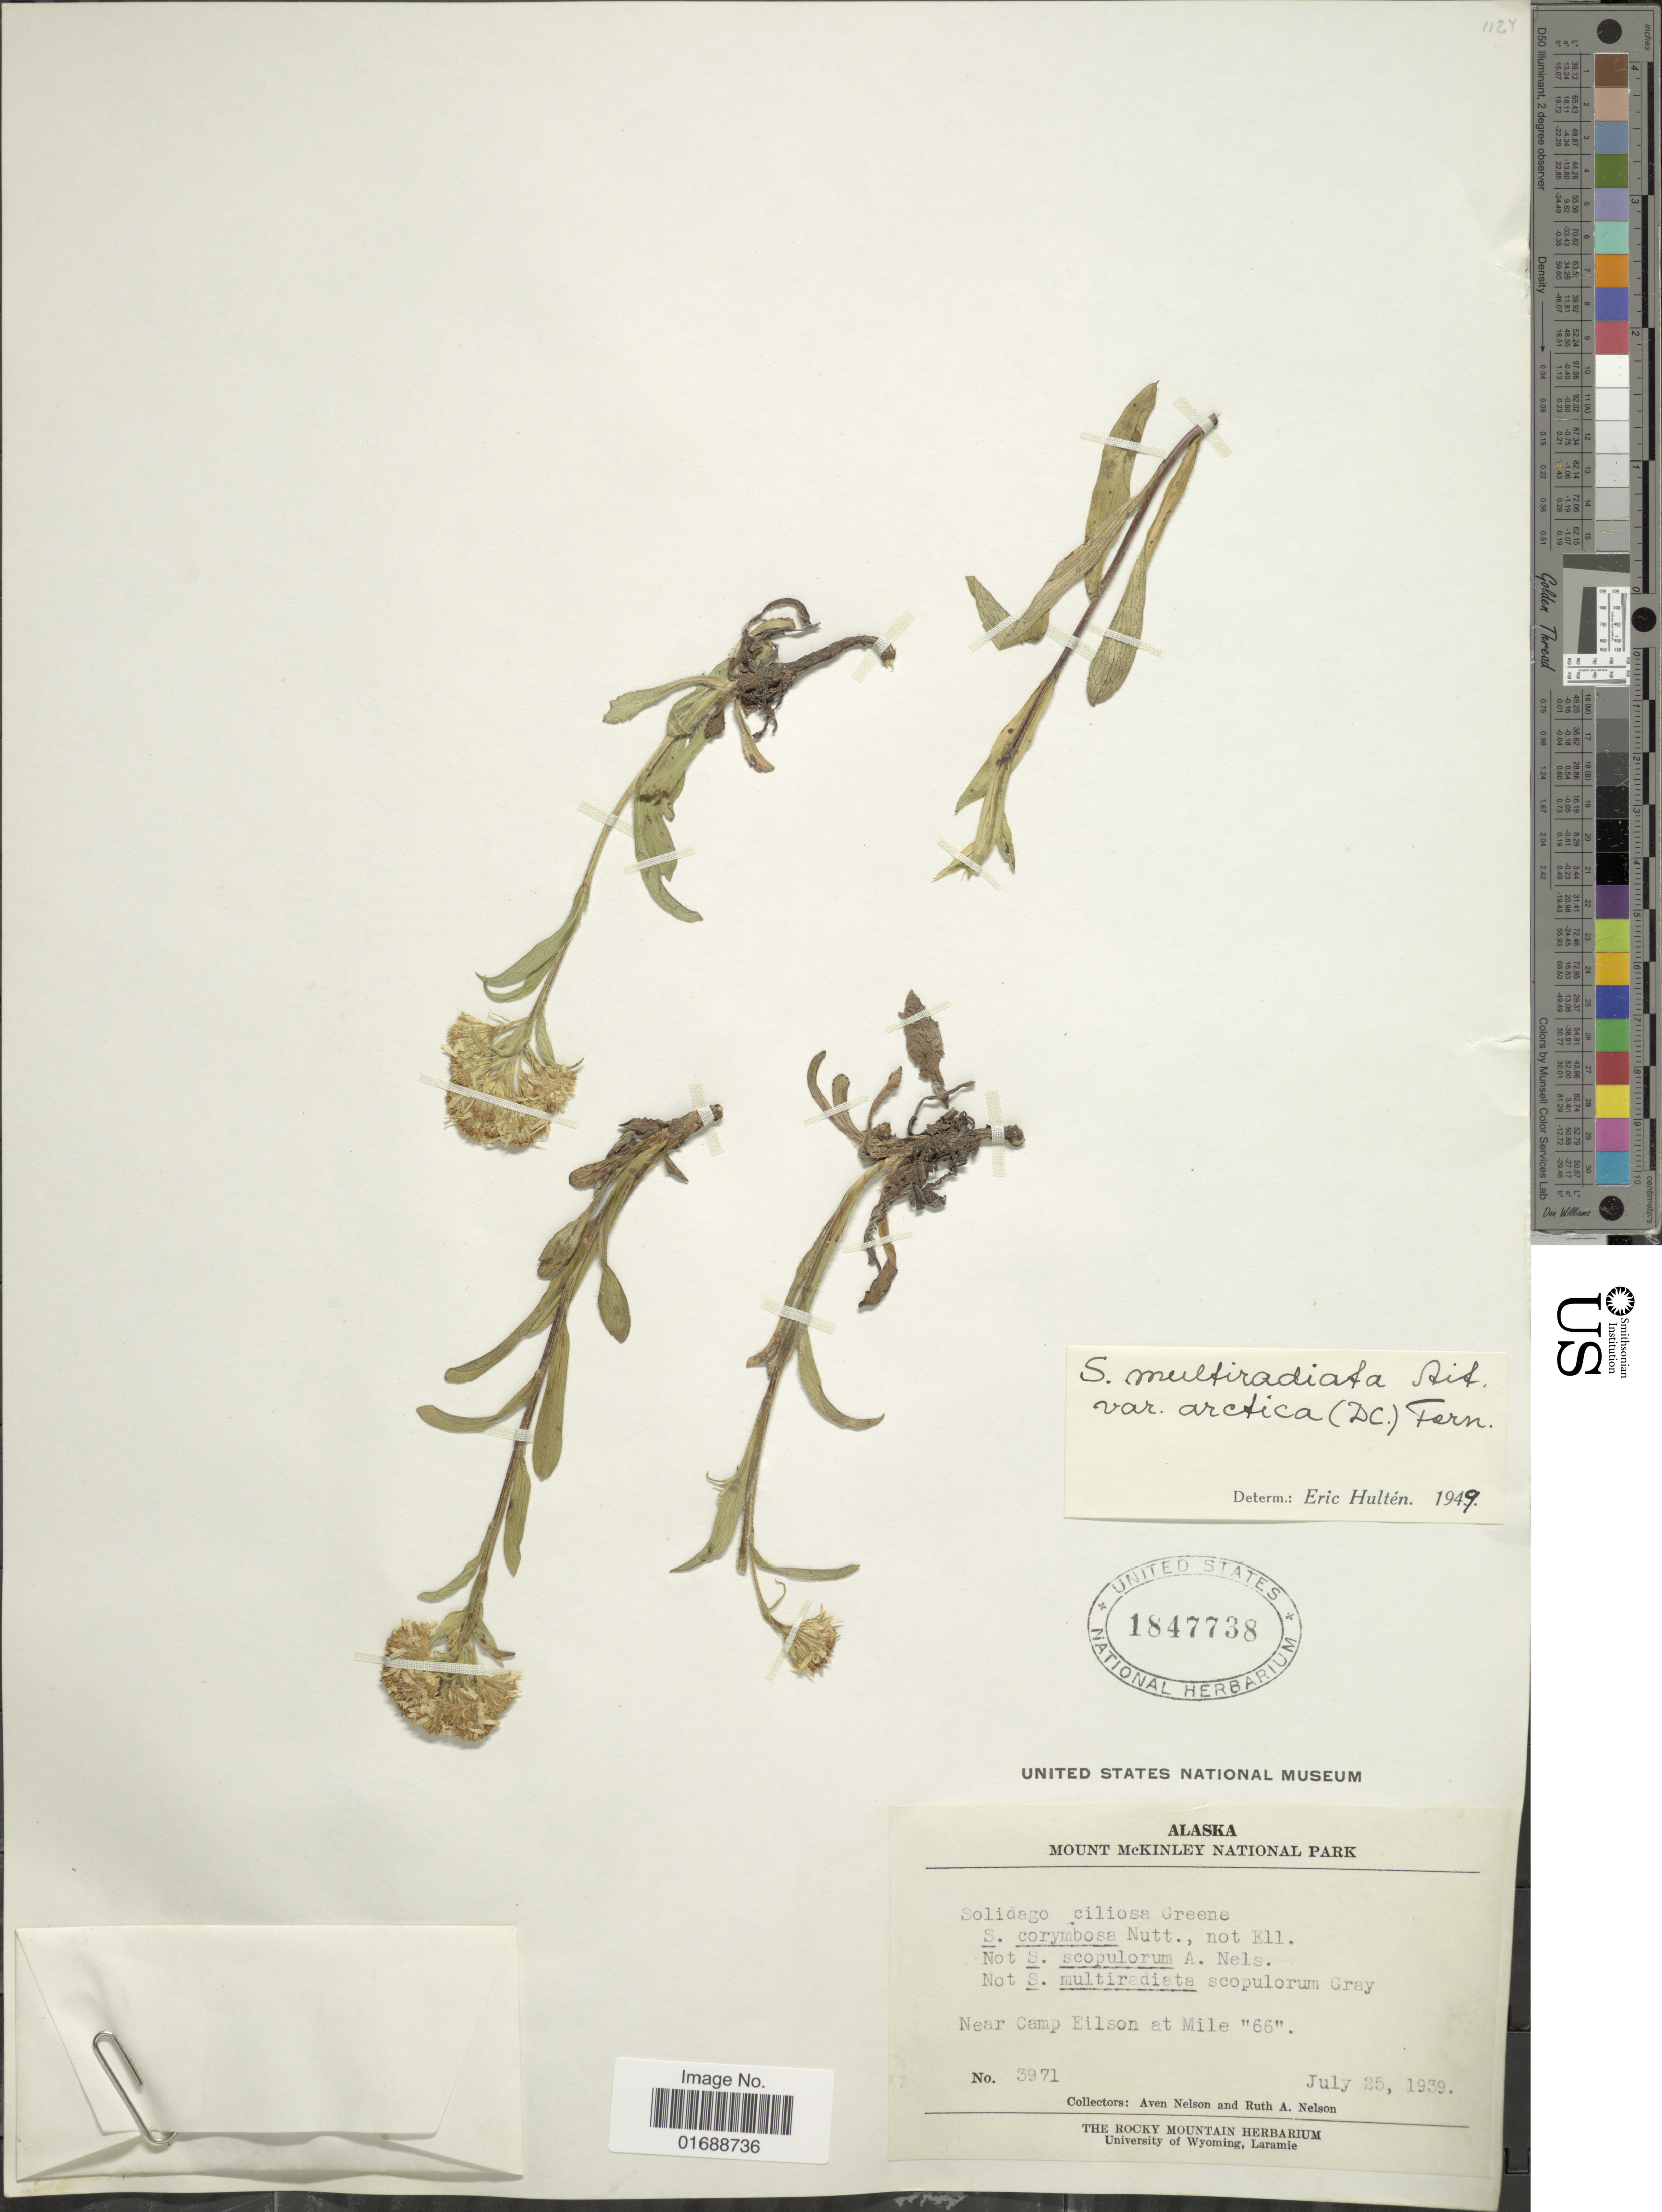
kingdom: Plantae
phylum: Tracheophyta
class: Magnoliopsida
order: Asterales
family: Asteraceae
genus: Solidago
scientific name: Solidago multiradiata var. arctica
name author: (DC.) Fernald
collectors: A. Nelson & R. A. Nelson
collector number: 3971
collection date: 1939-07-25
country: United States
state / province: Alaska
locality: Mount McKinley National Park, Near Camp Eilson at Mile "66"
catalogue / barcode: US 1847738